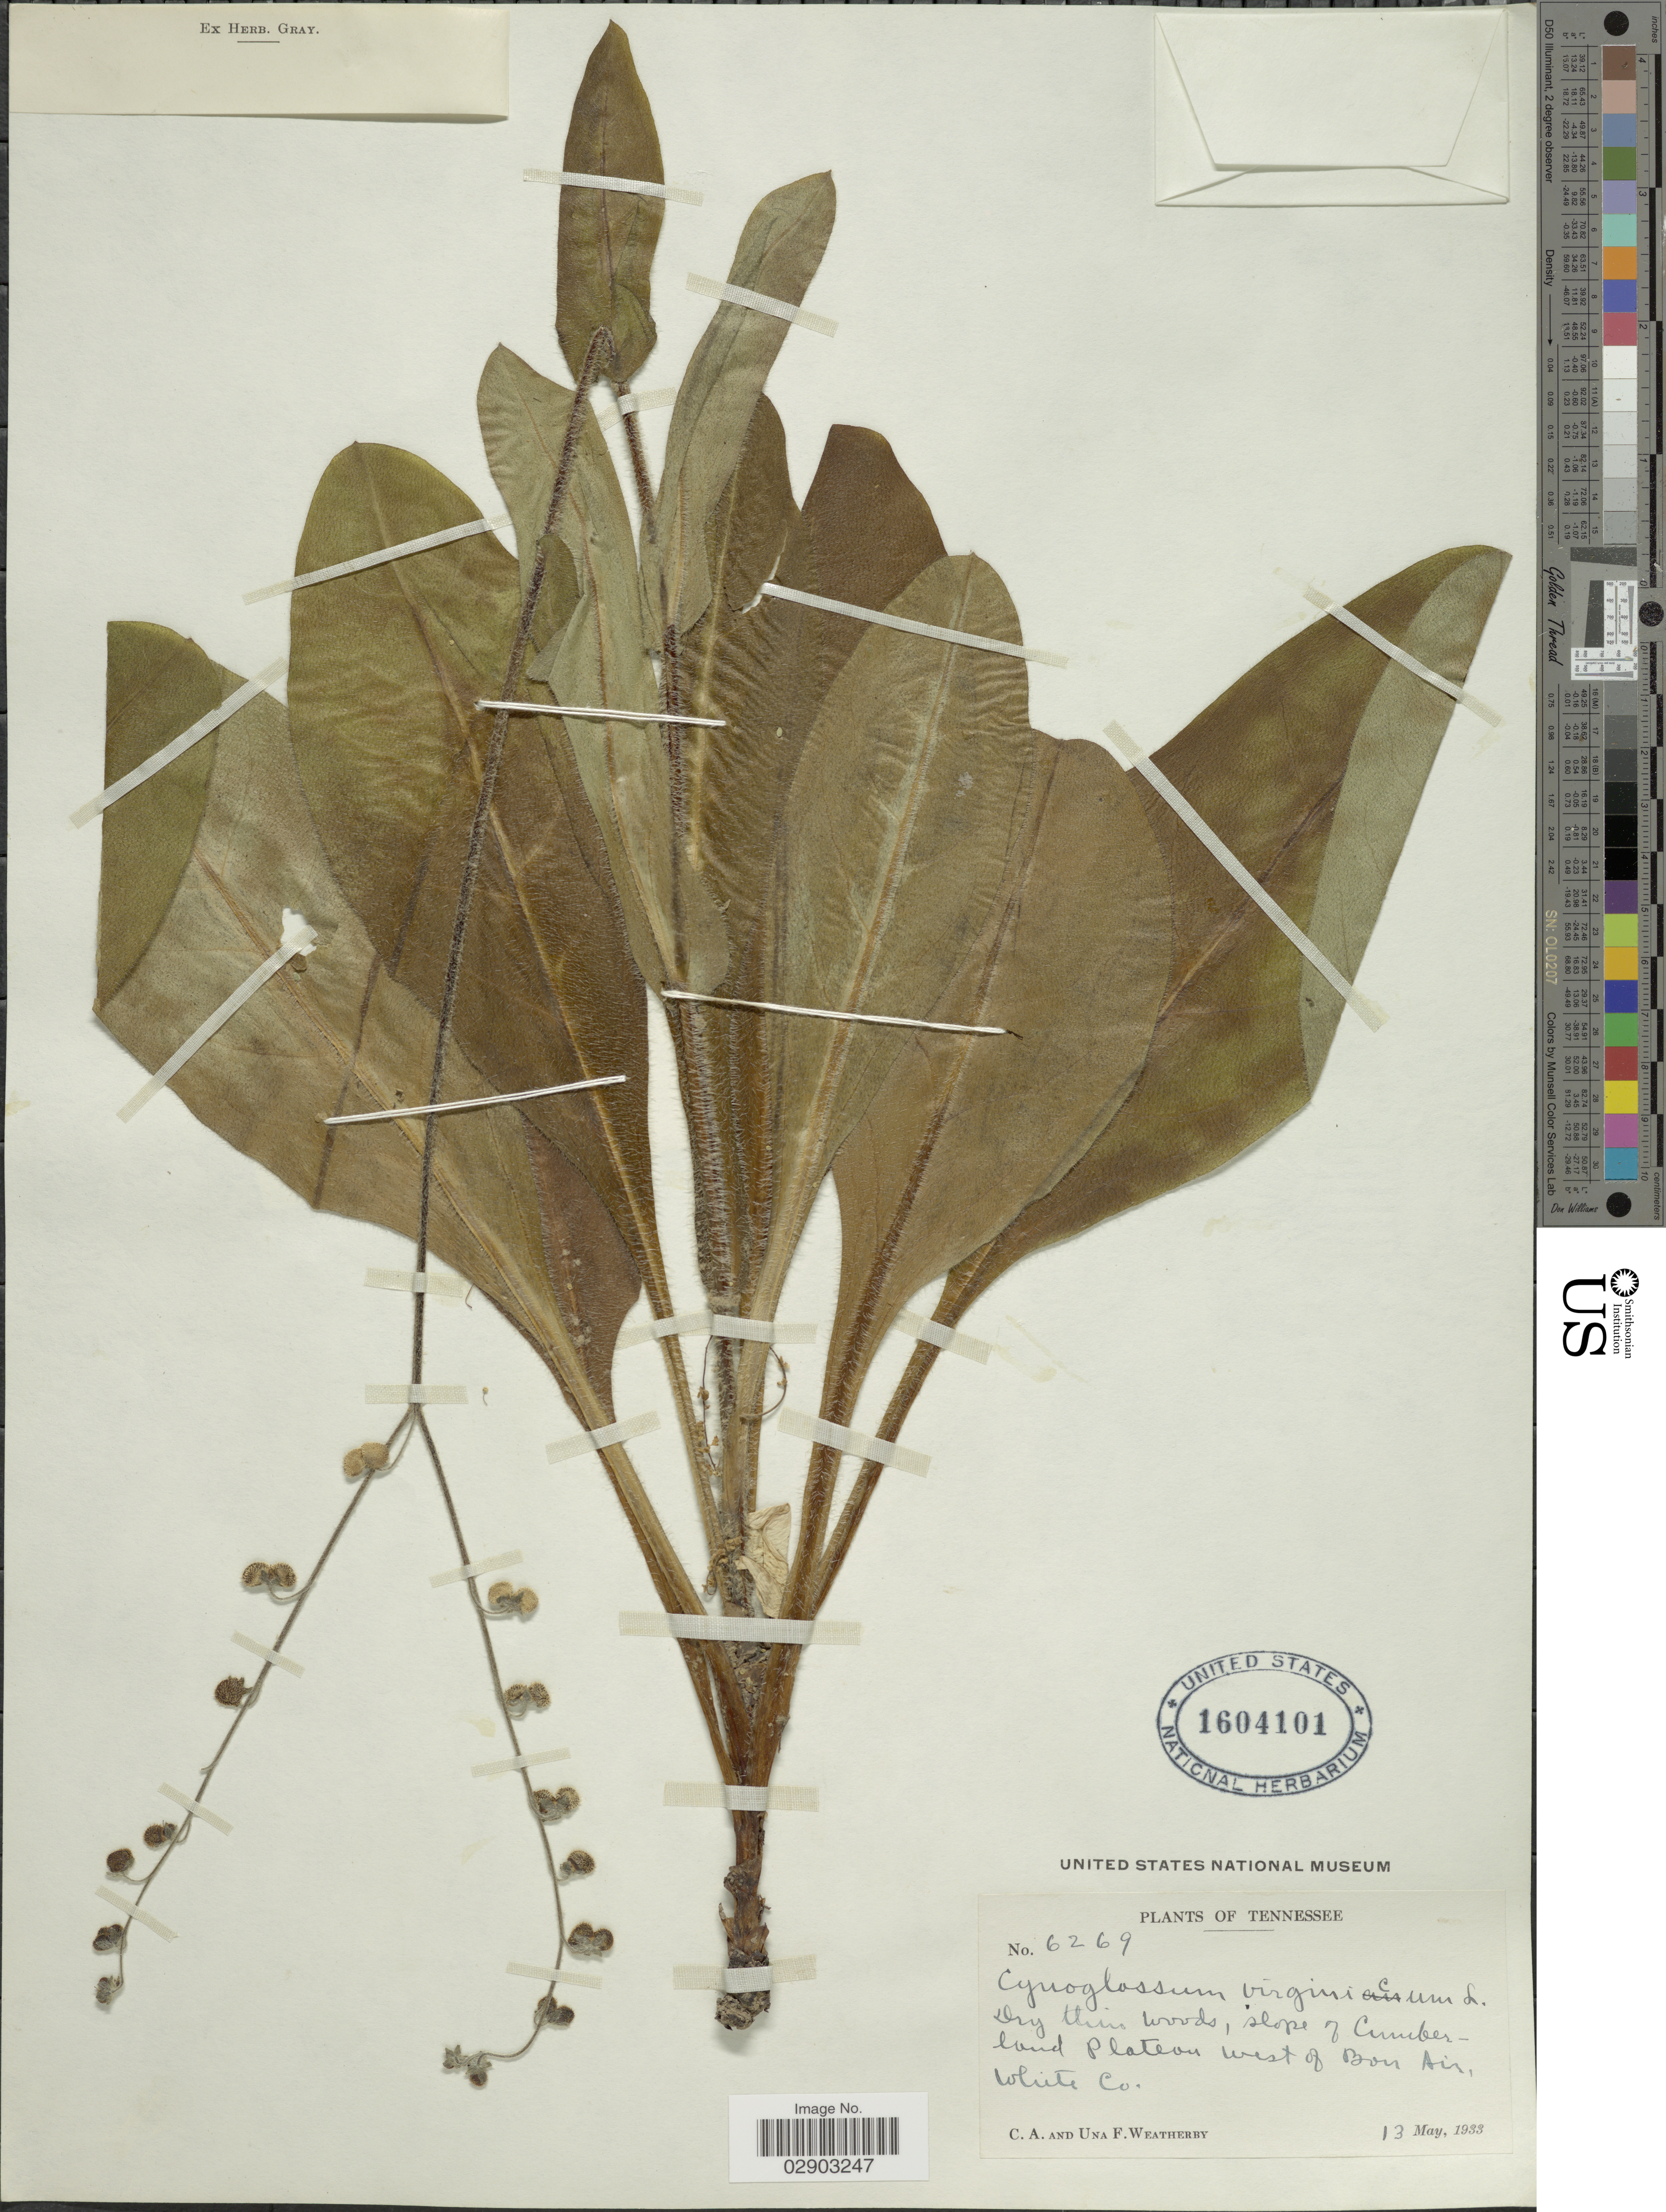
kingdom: Plantae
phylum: Tracheophyta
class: Magnoliopsida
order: Boraginales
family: Boraginaceae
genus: Cynoglossum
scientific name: Cynoglossum virginianum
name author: L.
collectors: C. A. Weatherby & U. Weatherby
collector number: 6269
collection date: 1933-05-13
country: United States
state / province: Tennessee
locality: Slope of Cumberland plateau west of Bon Air, White Co.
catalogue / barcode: US 1604101